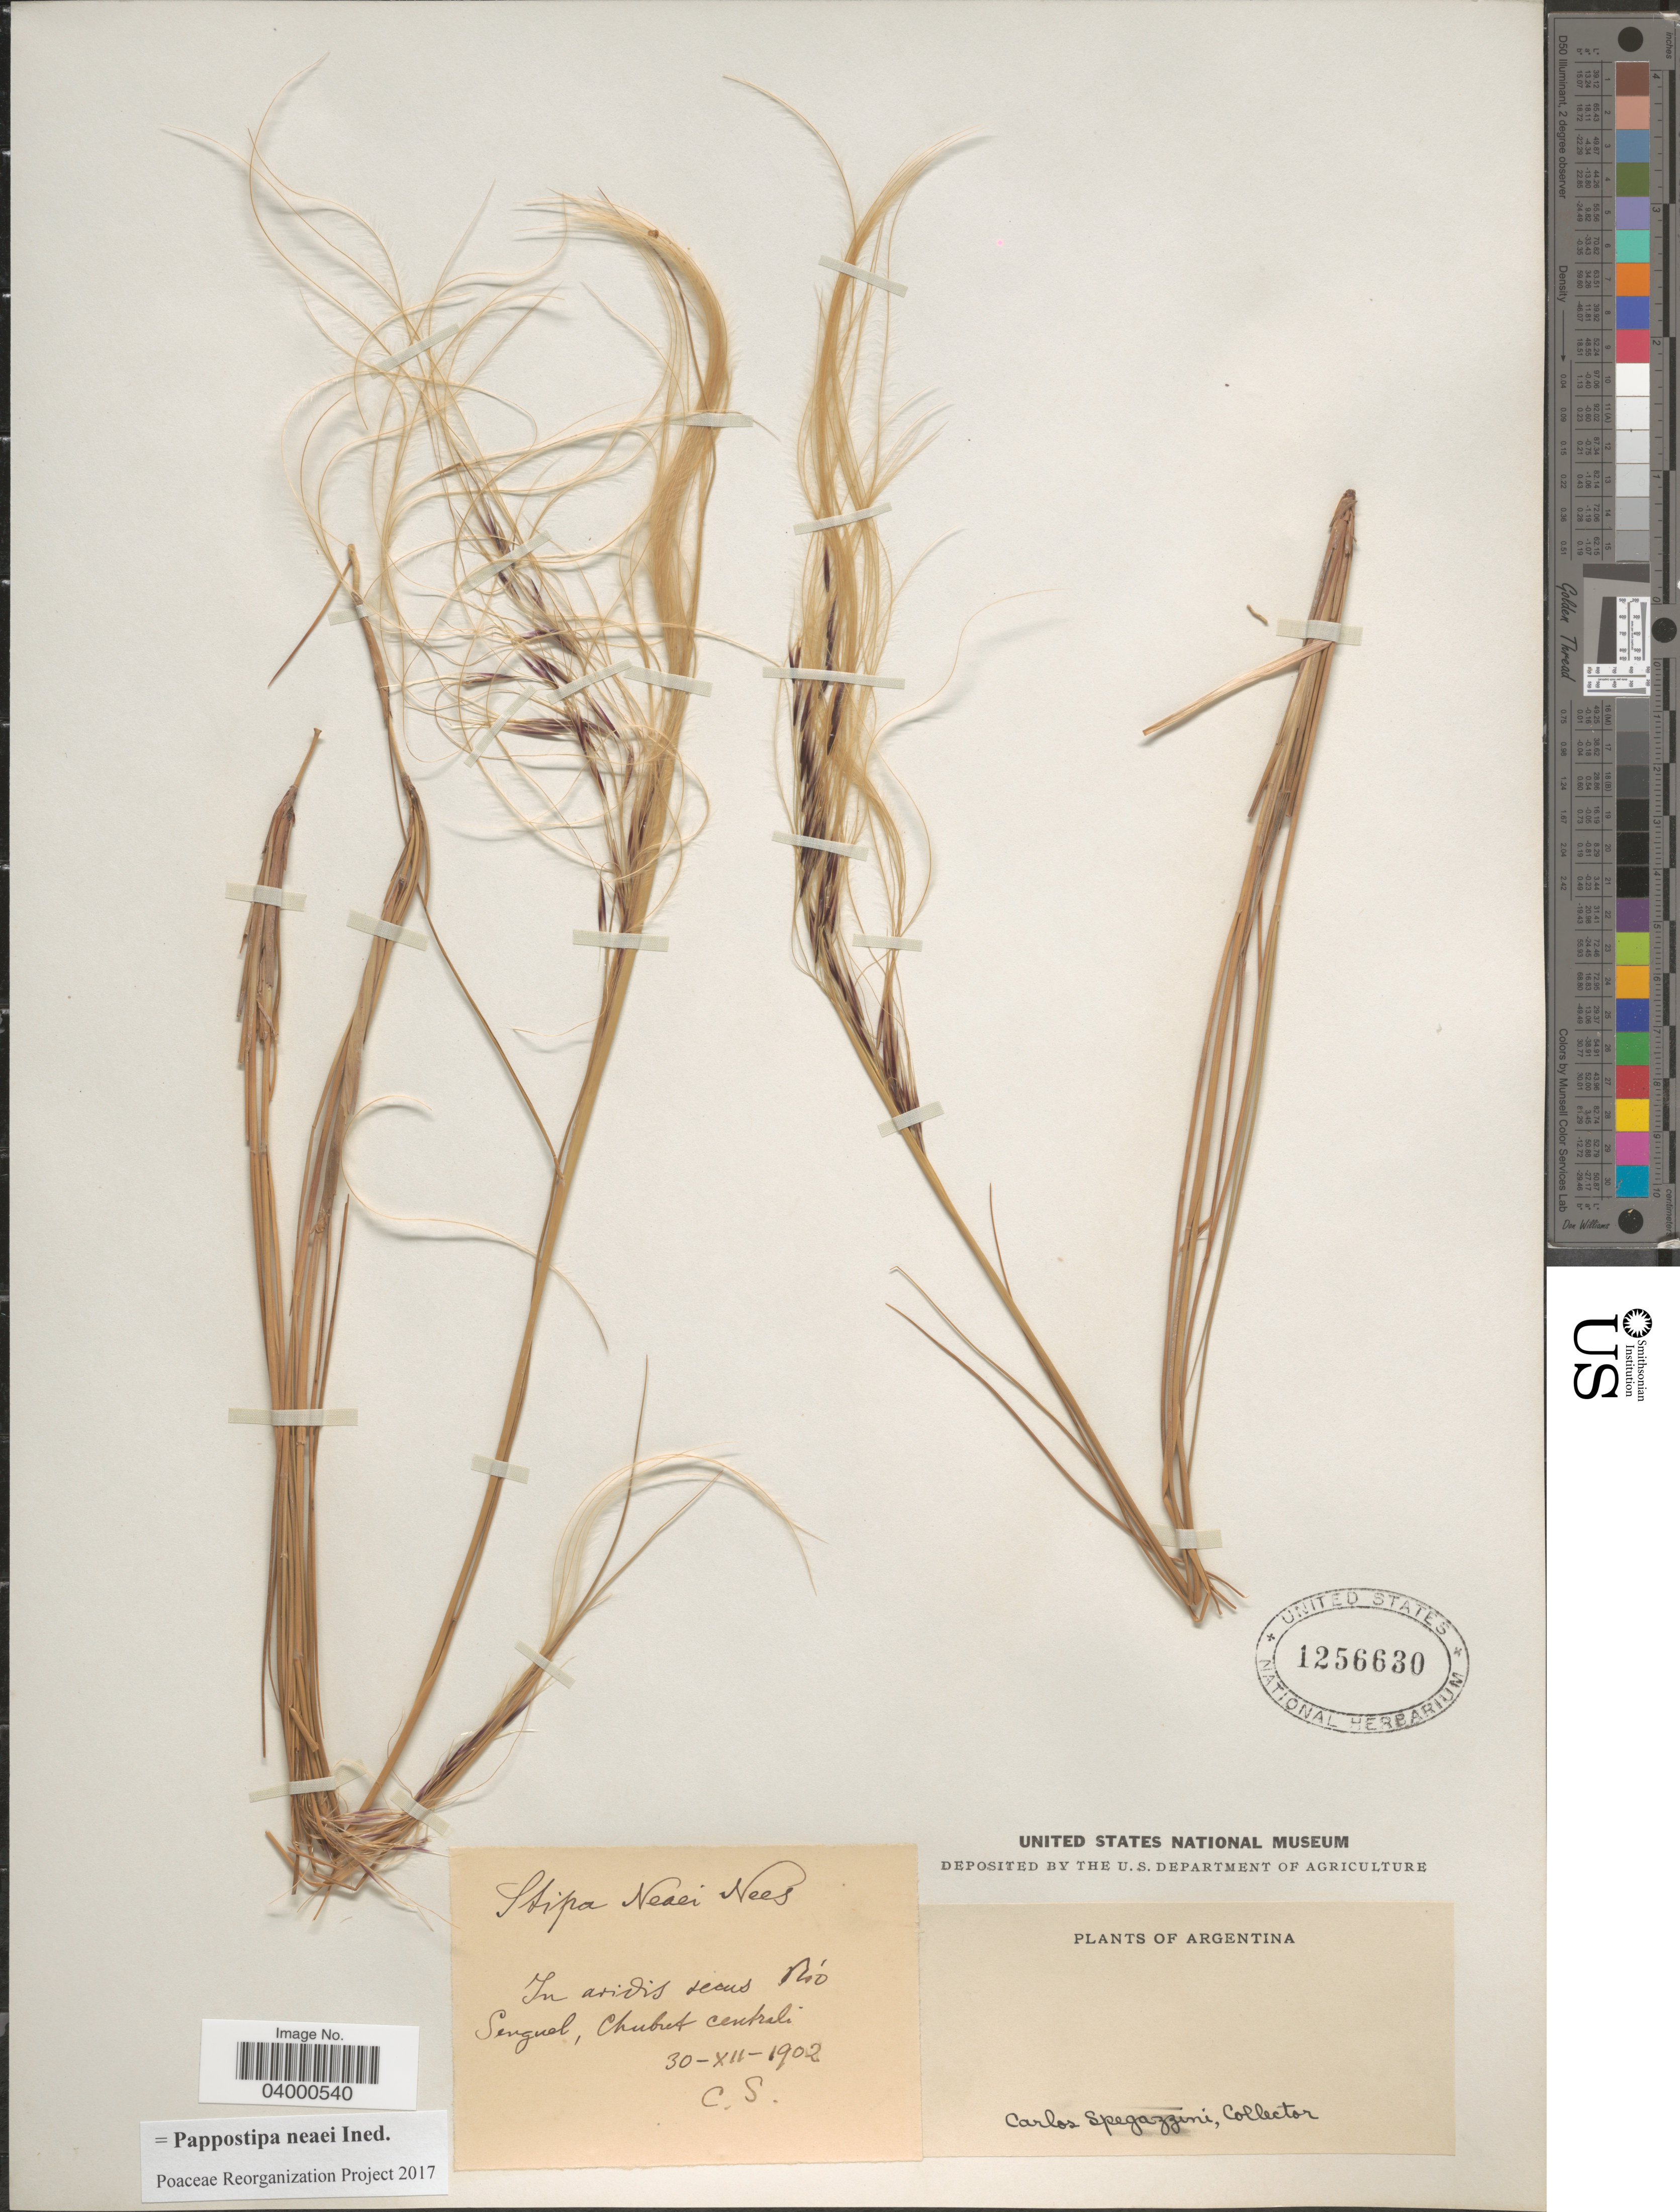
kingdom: Plantae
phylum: Tracheophyta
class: Liliopsida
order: Poales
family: Poaceae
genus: Pappostipa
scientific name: Pappostipa neaei ined.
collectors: C. L. Spegazzini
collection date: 1902-12-30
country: Argentina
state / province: Chubut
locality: In aridis decus Río Senguel, Chubut centrali.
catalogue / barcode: US 1256630